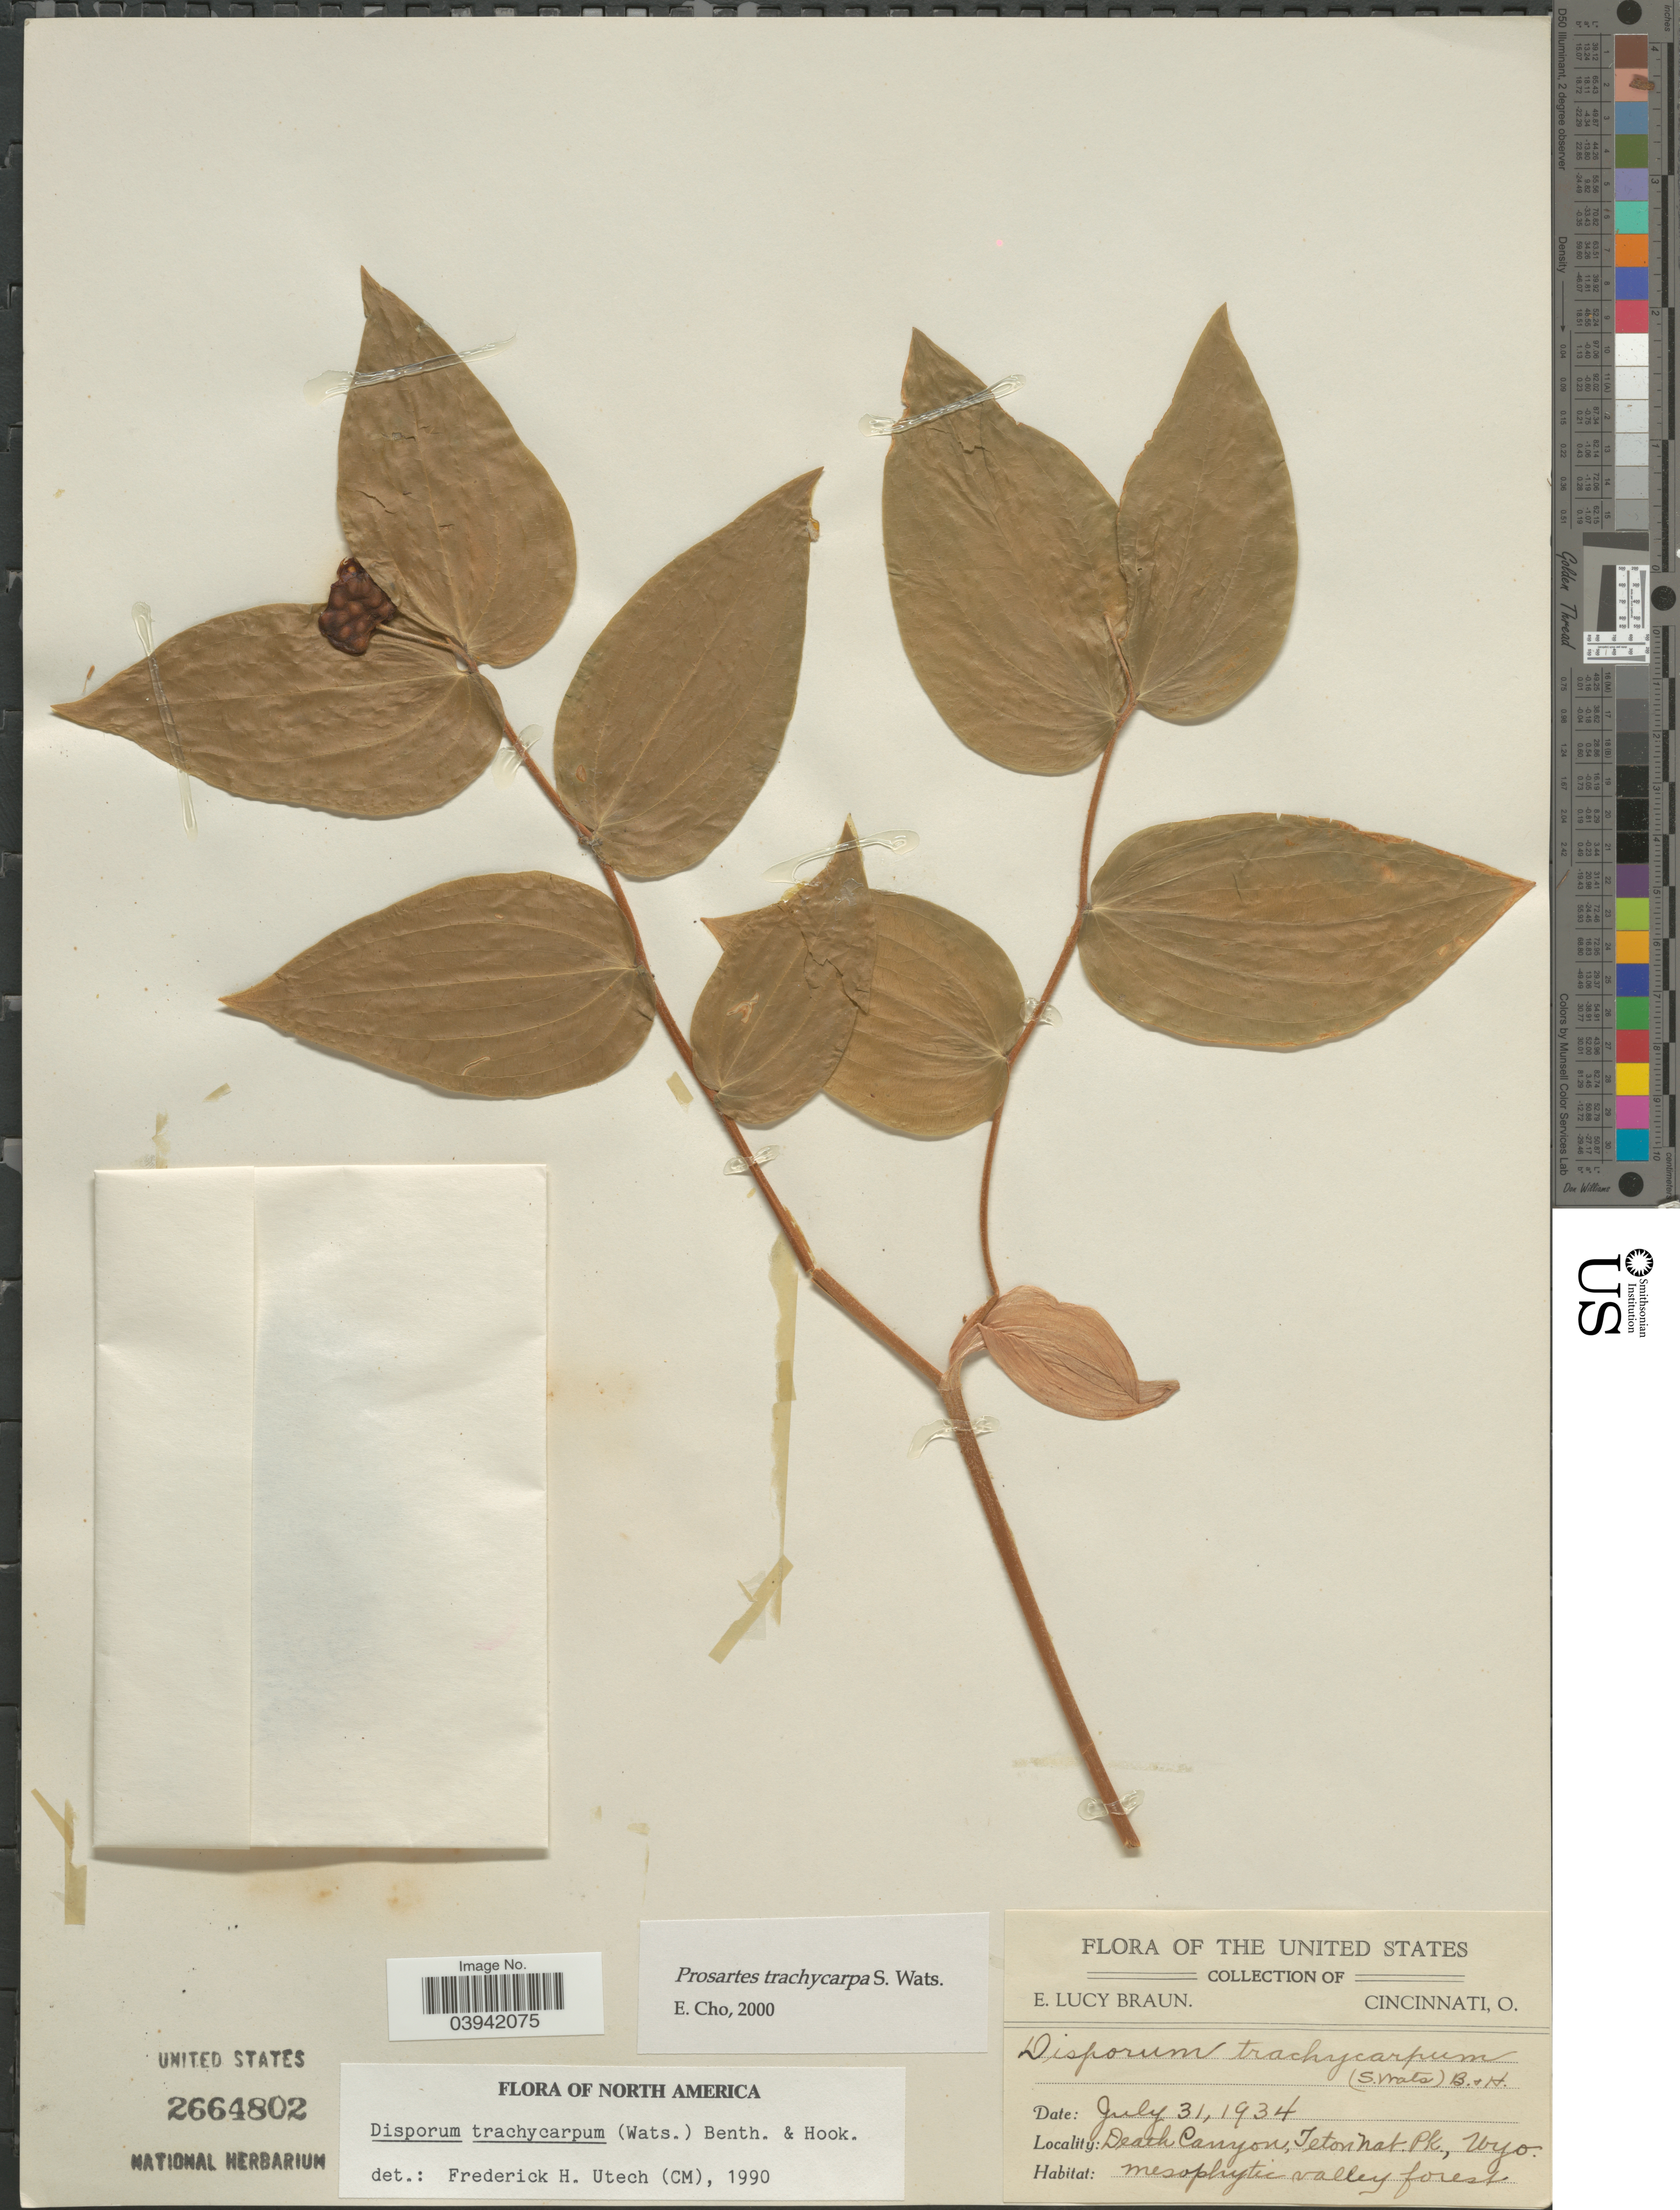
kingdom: Plantae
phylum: Tracheophyta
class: Liliopsida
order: Liliales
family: Liliaceae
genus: Prosartes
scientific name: Prosartes trachycarpa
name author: S. Watson in C. King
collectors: E. L. Braun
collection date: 1934-07-31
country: United States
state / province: Wyoming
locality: Death Canyon, Teton Nat. Pk.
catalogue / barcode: US 2664802